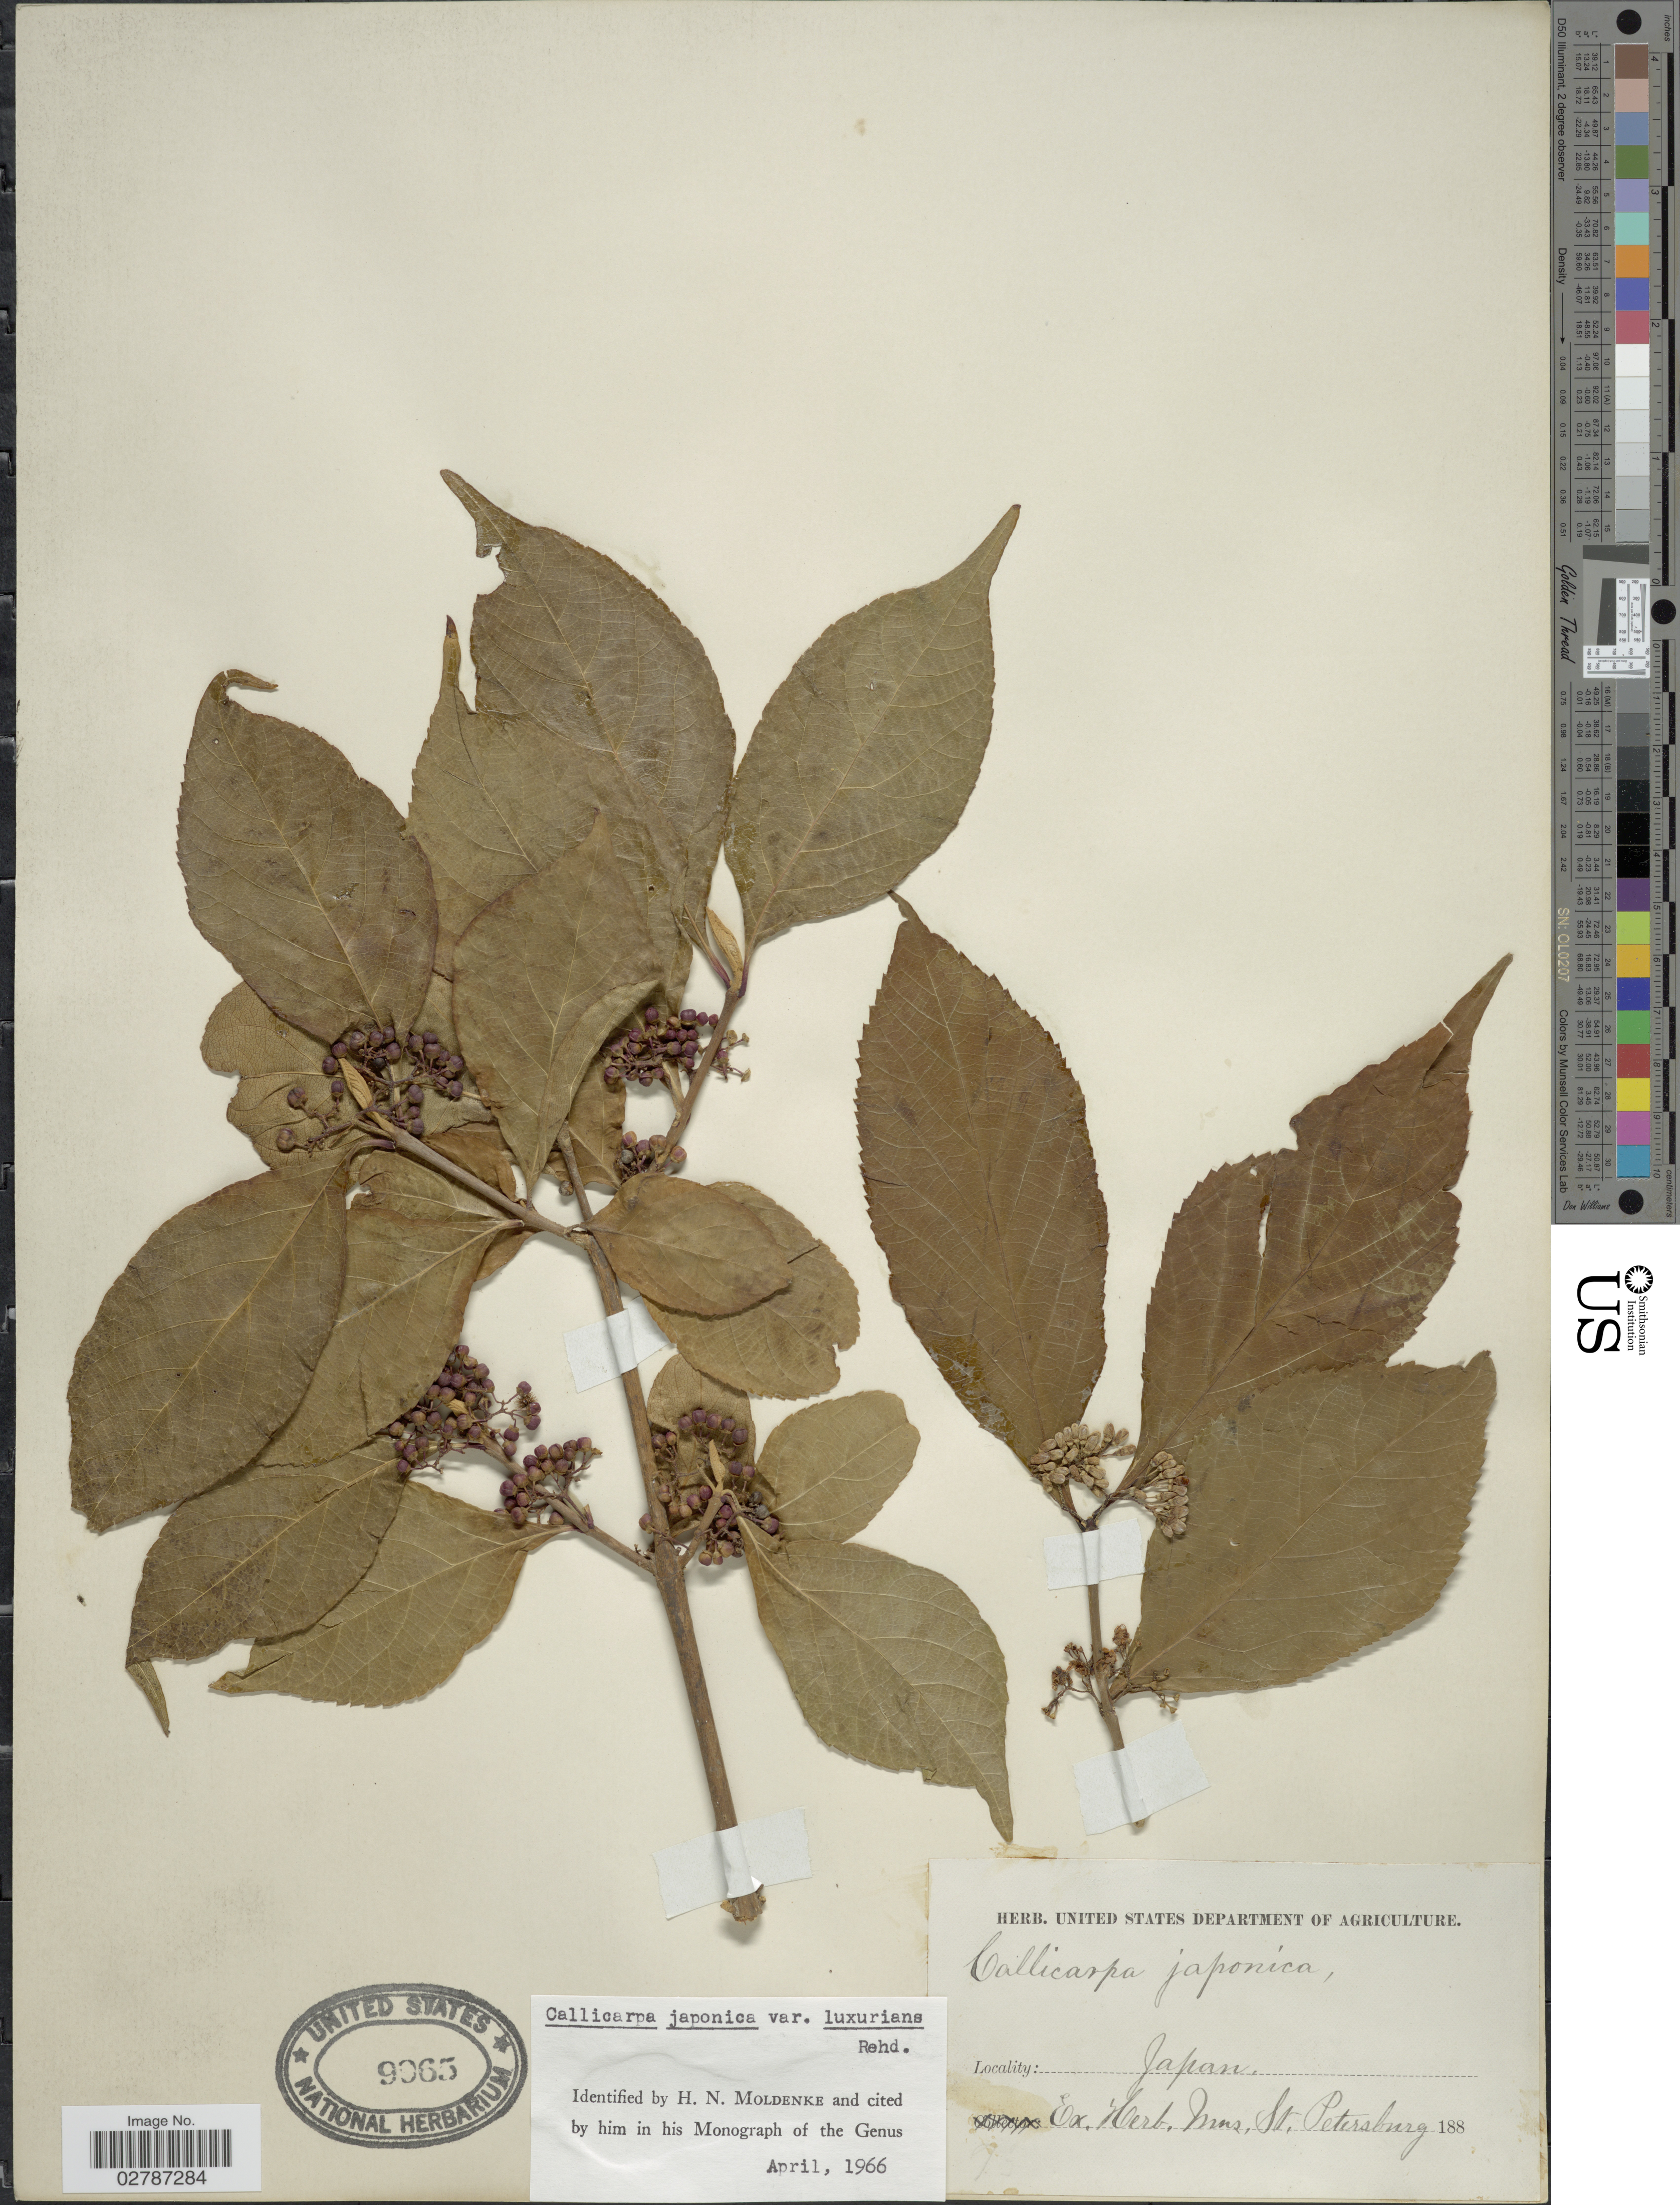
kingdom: Plantae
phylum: Tracheophyta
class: Magnoliopsida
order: Lamiales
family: Lamiaceae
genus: Callicarpa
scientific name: Callicarpa japonica var. luxurians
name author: Rehder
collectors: ex herb. Mus. St. Petersburg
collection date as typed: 188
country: Japan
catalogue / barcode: US 9065